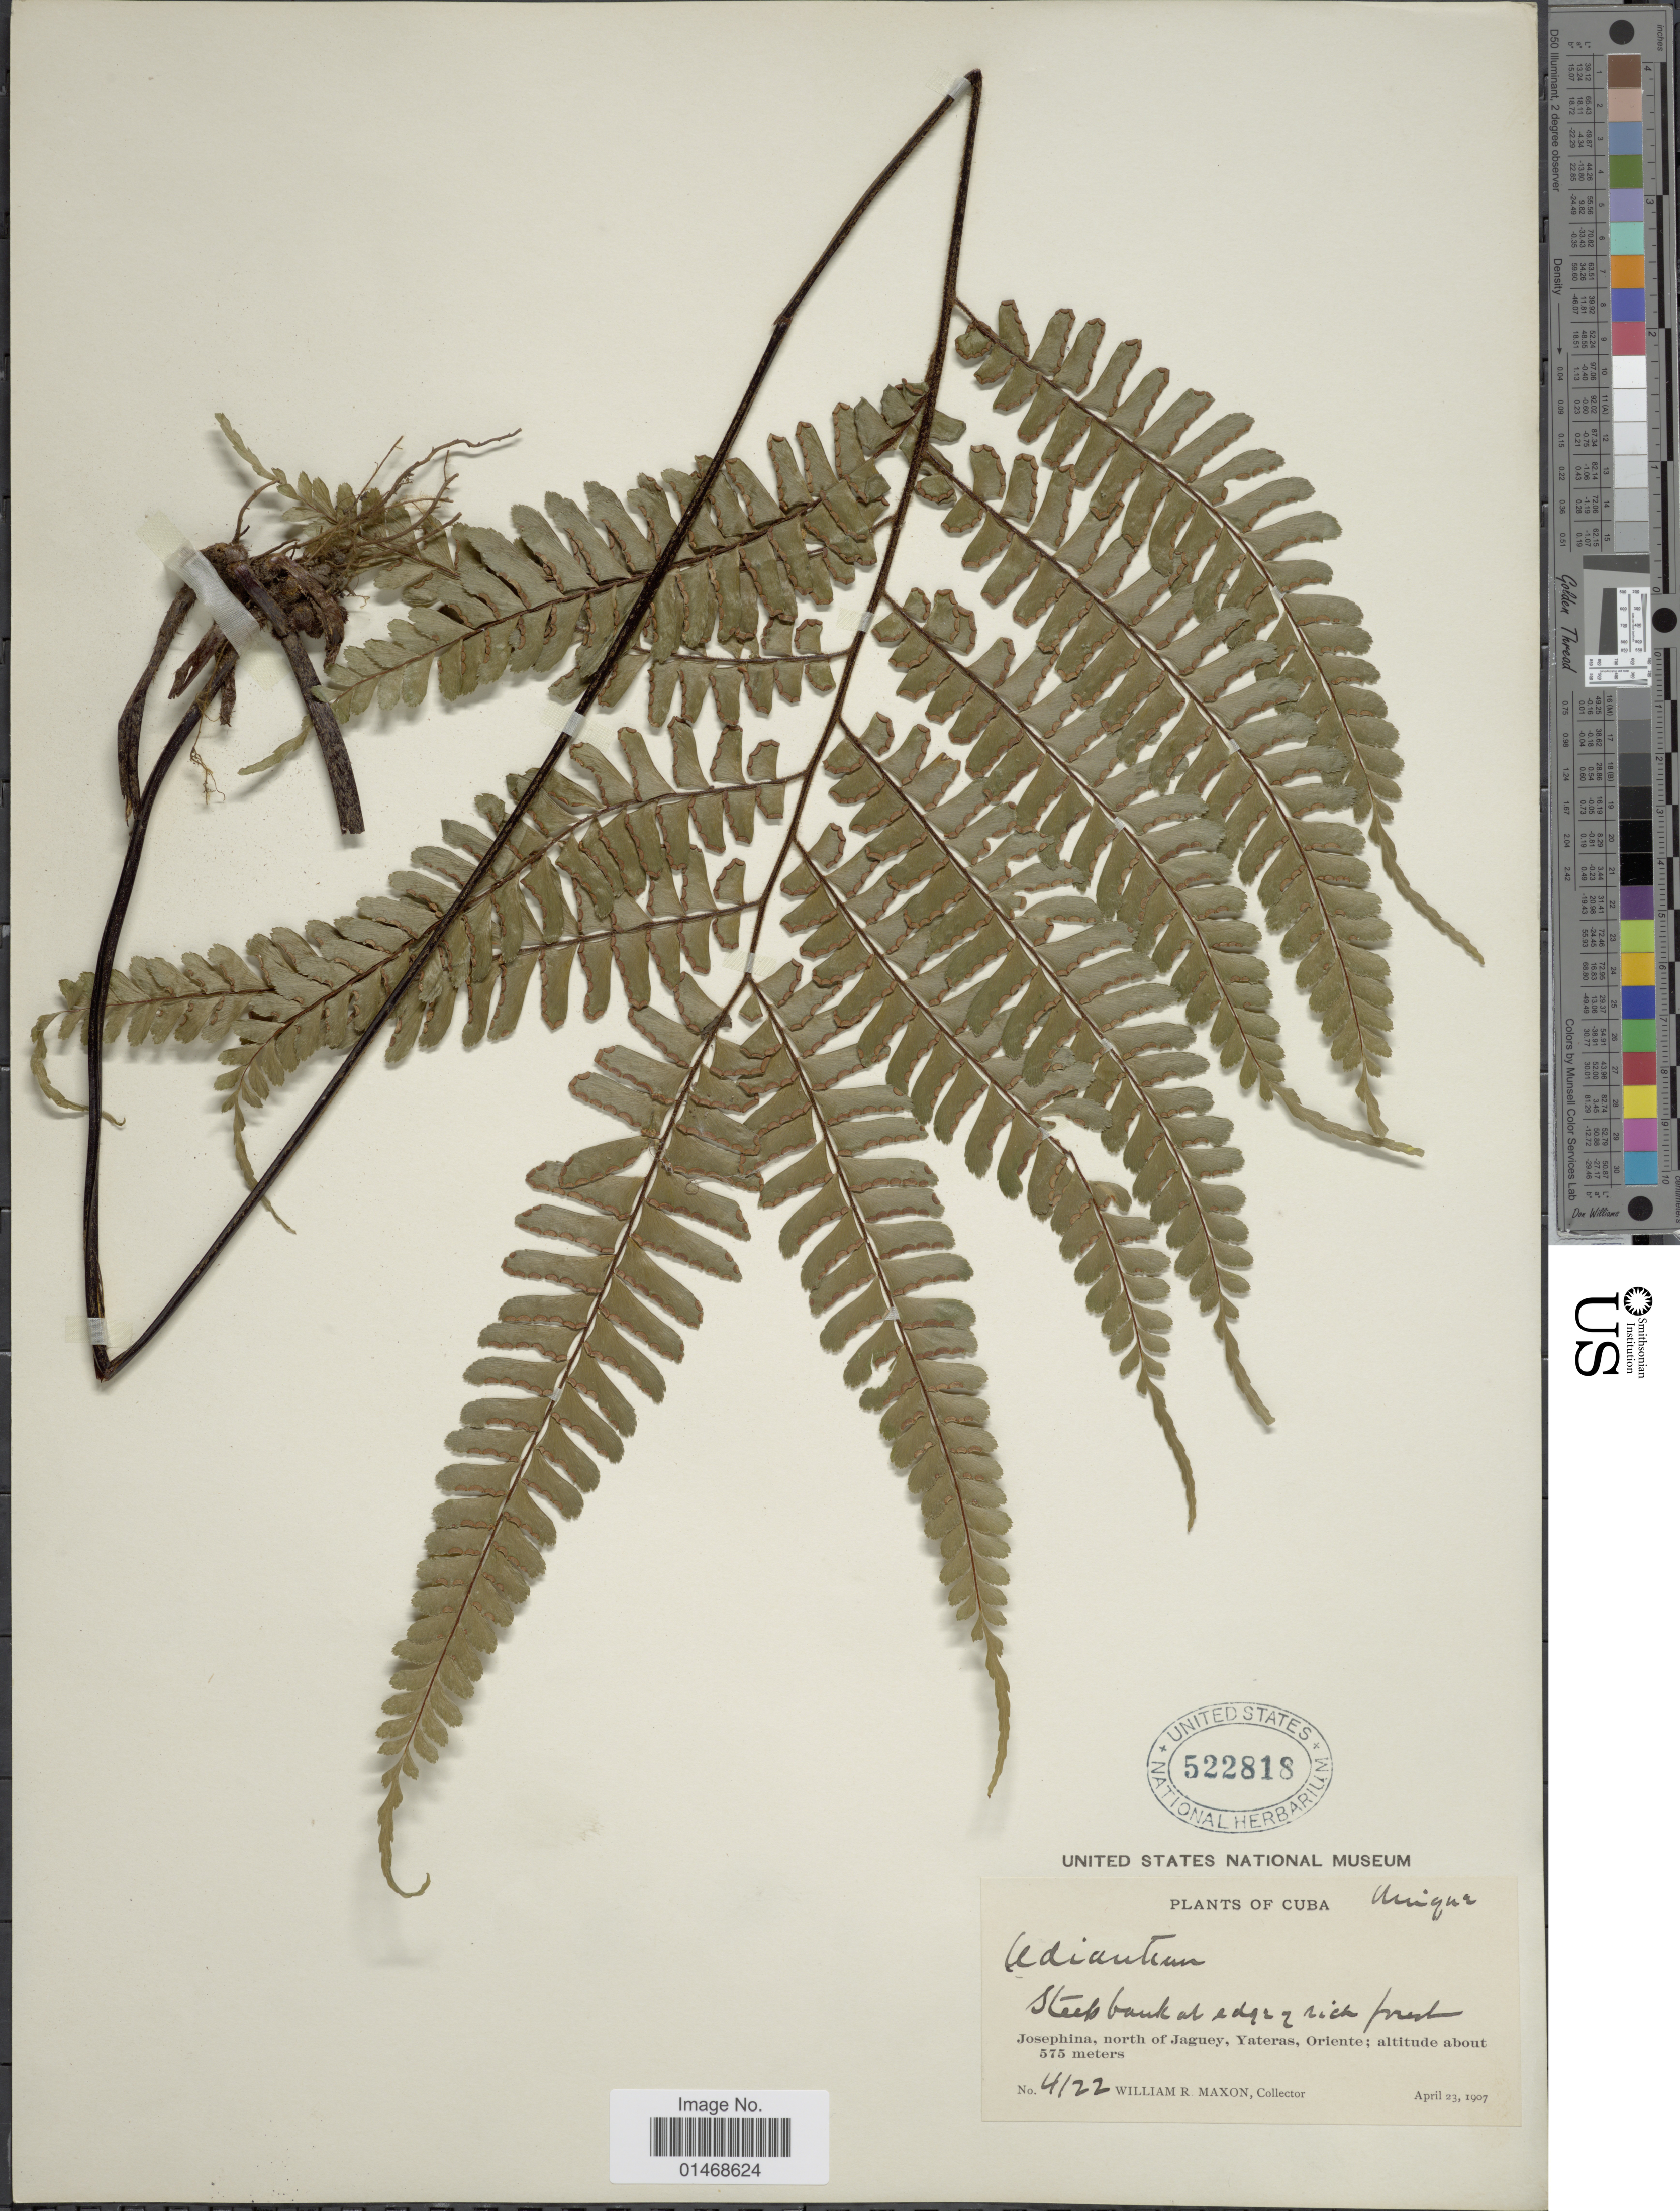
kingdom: Plantae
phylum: Tracheophyta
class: Polypodiopsida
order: Polypodiales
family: Pteridaceae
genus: Adiantum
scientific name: Adiantum cubense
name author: Hook.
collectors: W. R. Maxon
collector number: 4122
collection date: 1907-04-23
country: Cuba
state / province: Oriente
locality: Josephina, north of Jaguey, Yateras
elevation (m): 575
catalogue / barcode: US 522818